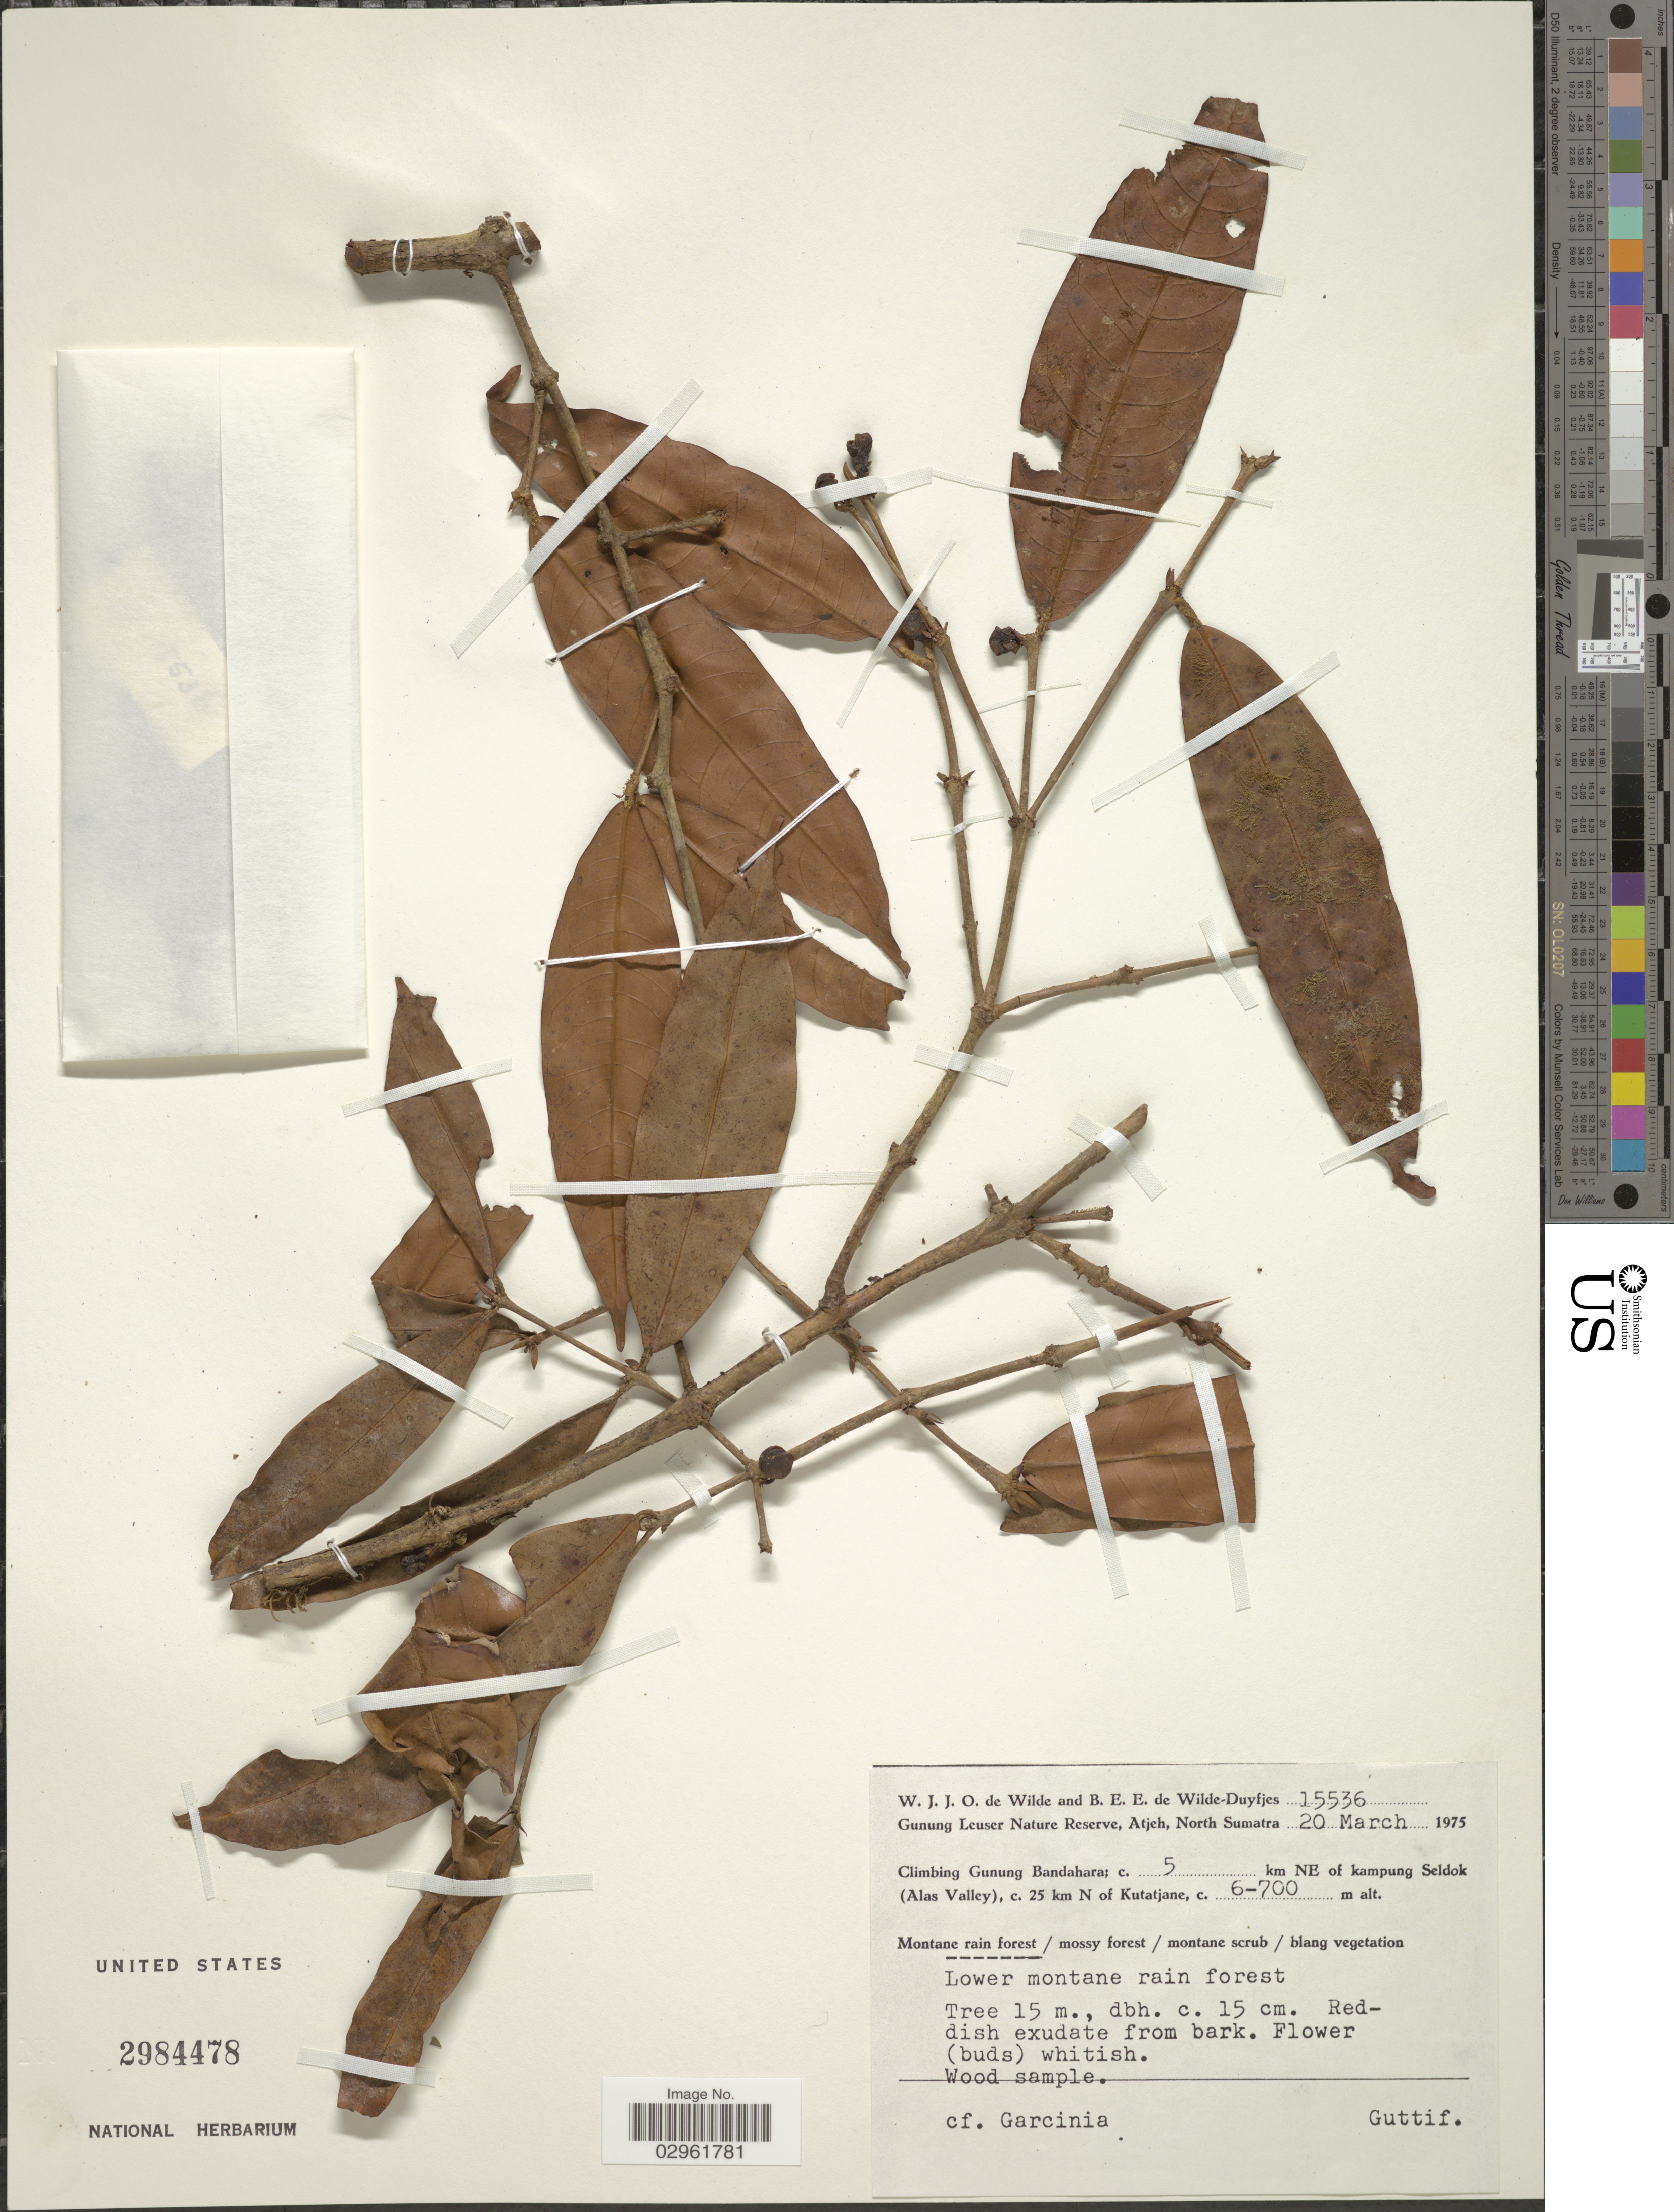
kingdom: Plantae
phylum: Tracheophyta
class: Magnoliopsida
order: Malpighiales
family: Clusiaceae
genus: Garcinia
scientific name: Garcinia sp.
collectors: W. J. de Wilde & B. E. de Wilde-Duyfjes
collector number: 15536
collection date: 1975-03-20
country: Indonesia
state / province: Sumatra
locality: Gunung Leuser Nature Reserve, Atjeh, North Sumatra, Climbing Gunung Bandahara; c. 5 km NE of kampung Seldok (Alas Valley), c. 25 km N of Kutatjane.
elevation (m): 600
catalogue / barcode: US 2984478